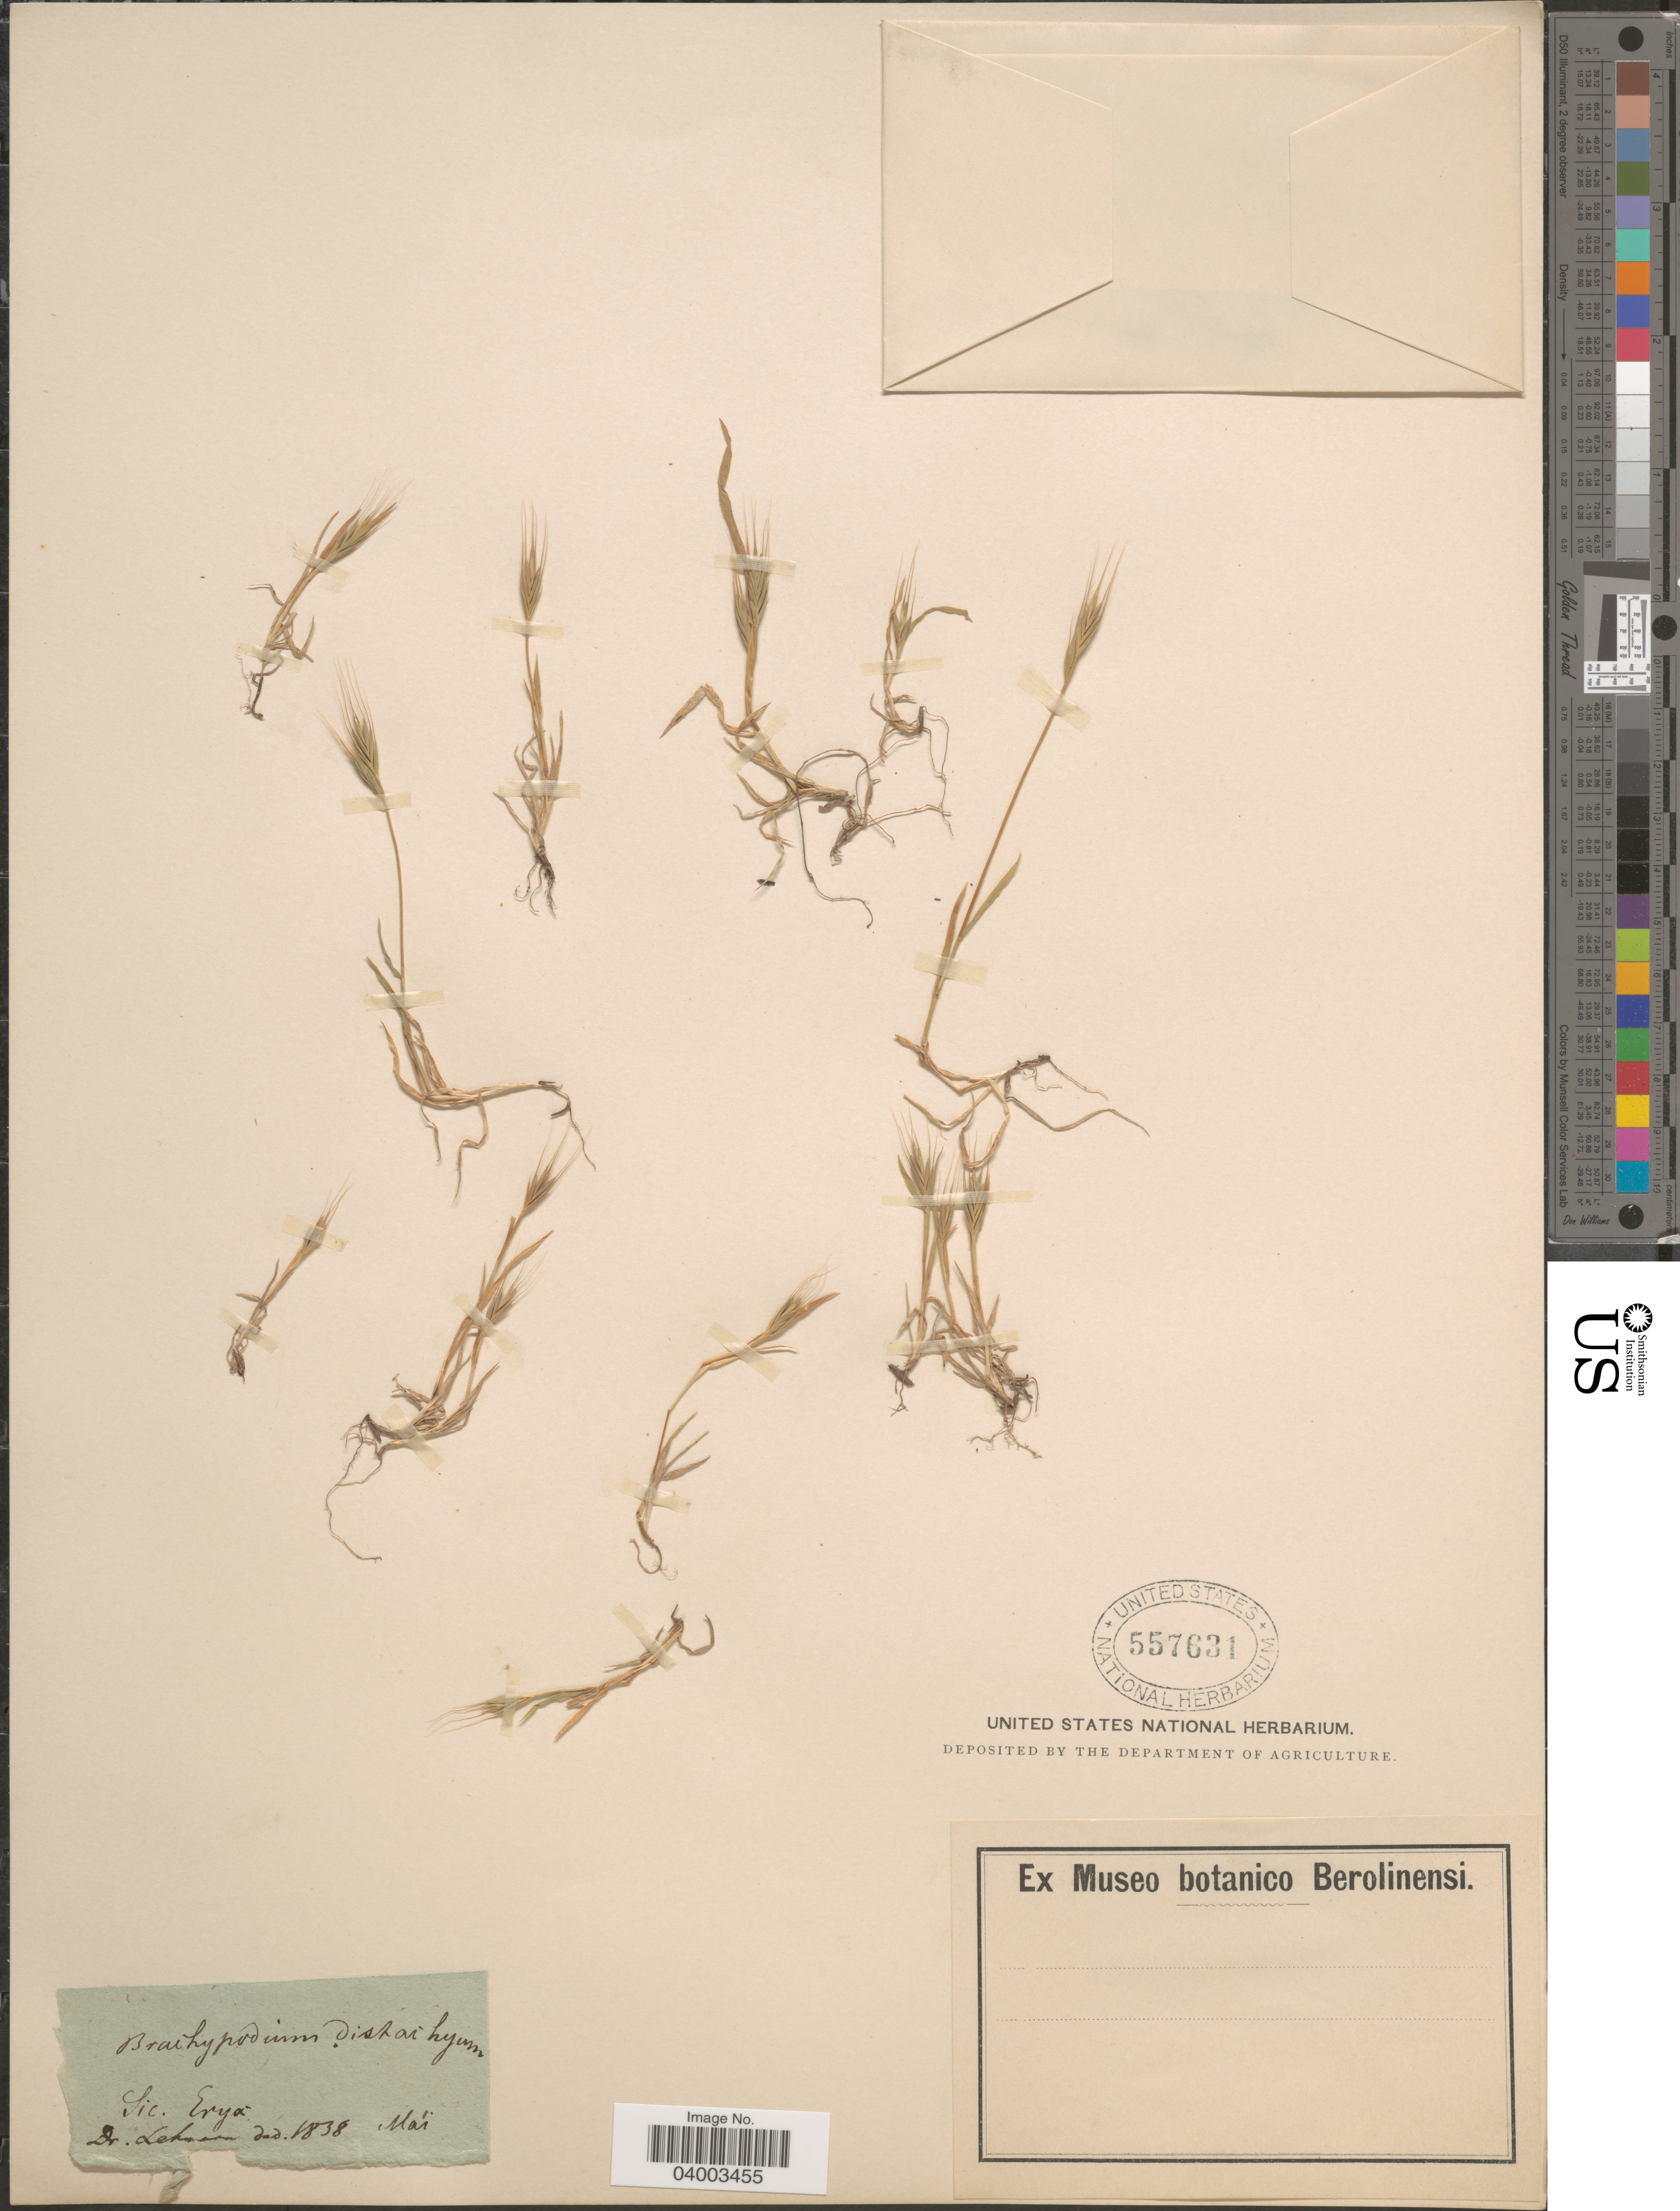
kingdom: Plantae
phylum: Tracheophyta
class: Liliopsida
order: Poales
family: Poaceae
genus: Brachypodium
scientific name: Brachypodium distachyon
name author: (L.) P. Beauv.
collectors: Lehmann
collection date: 1838-05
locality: Sic. Erya.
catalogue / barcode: US 557631